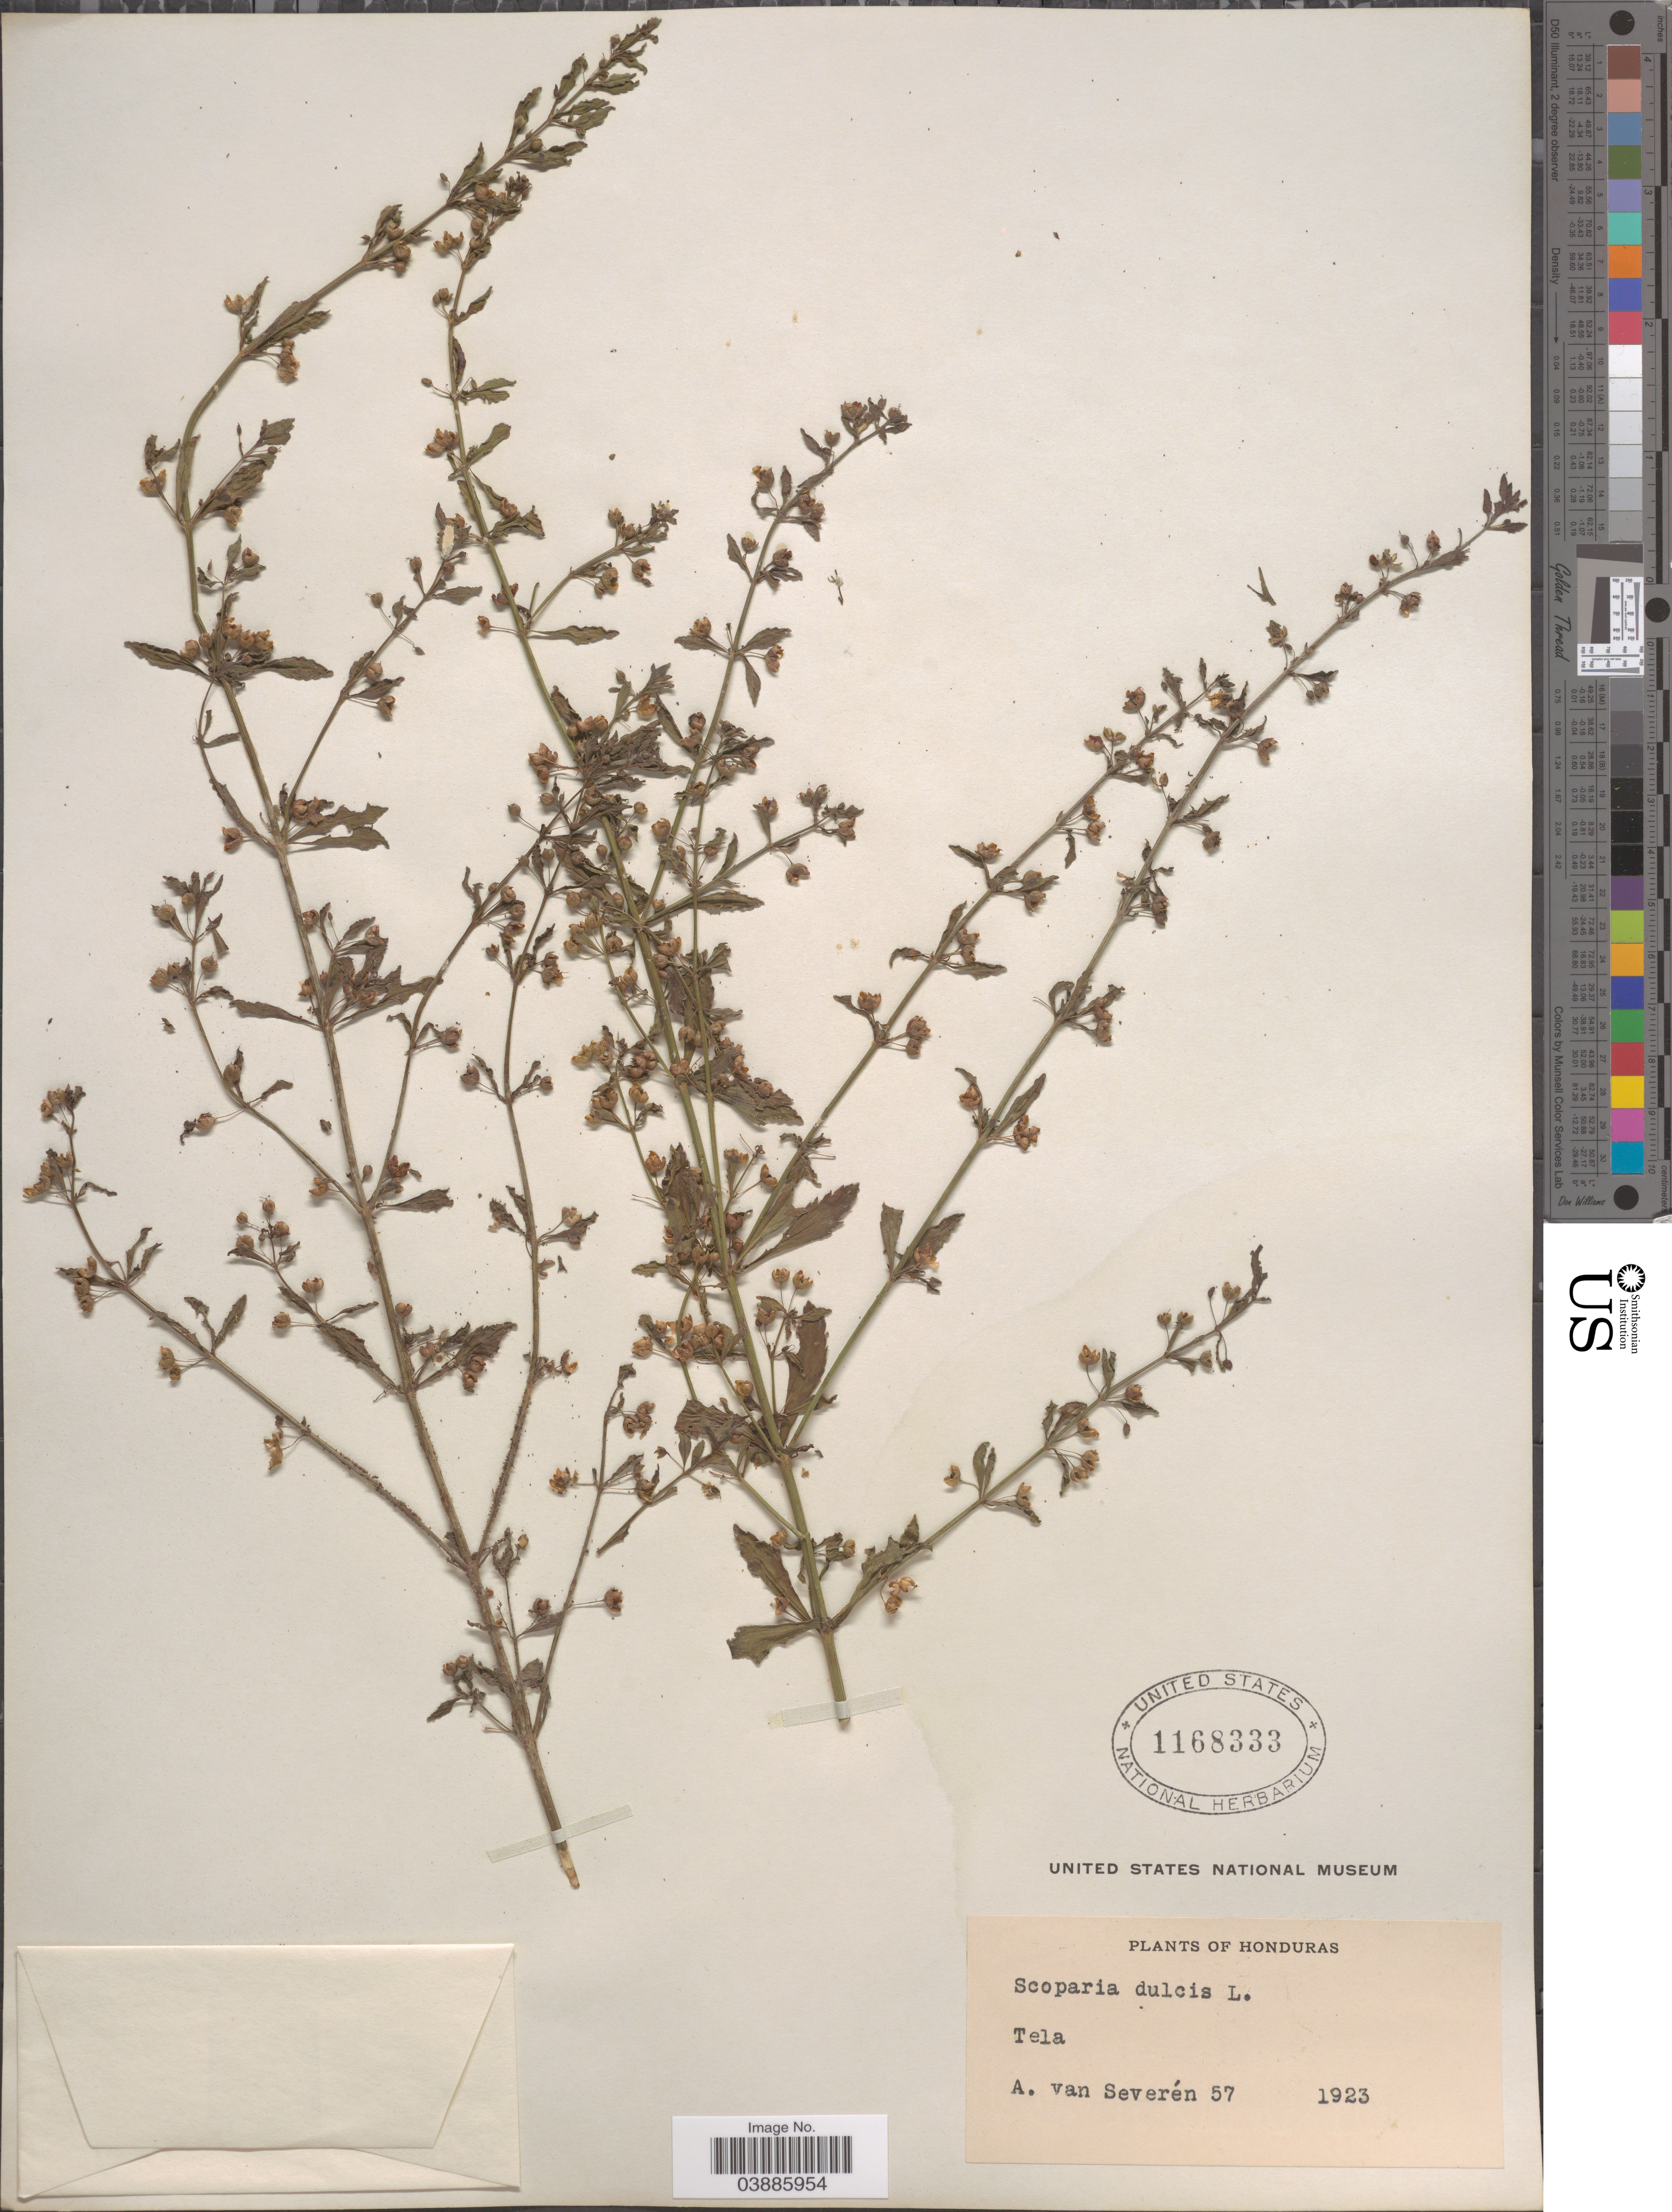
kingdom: Plantae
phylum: Tracheophyta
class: Magnoliopsida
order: Lamiales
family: Plantaginaceae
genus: Scoparia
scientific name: Scoparia dulcis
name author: L.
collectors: A. Van Severen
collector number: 57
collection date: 1923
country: Honduras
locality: Tela.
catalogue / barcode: US 1168333